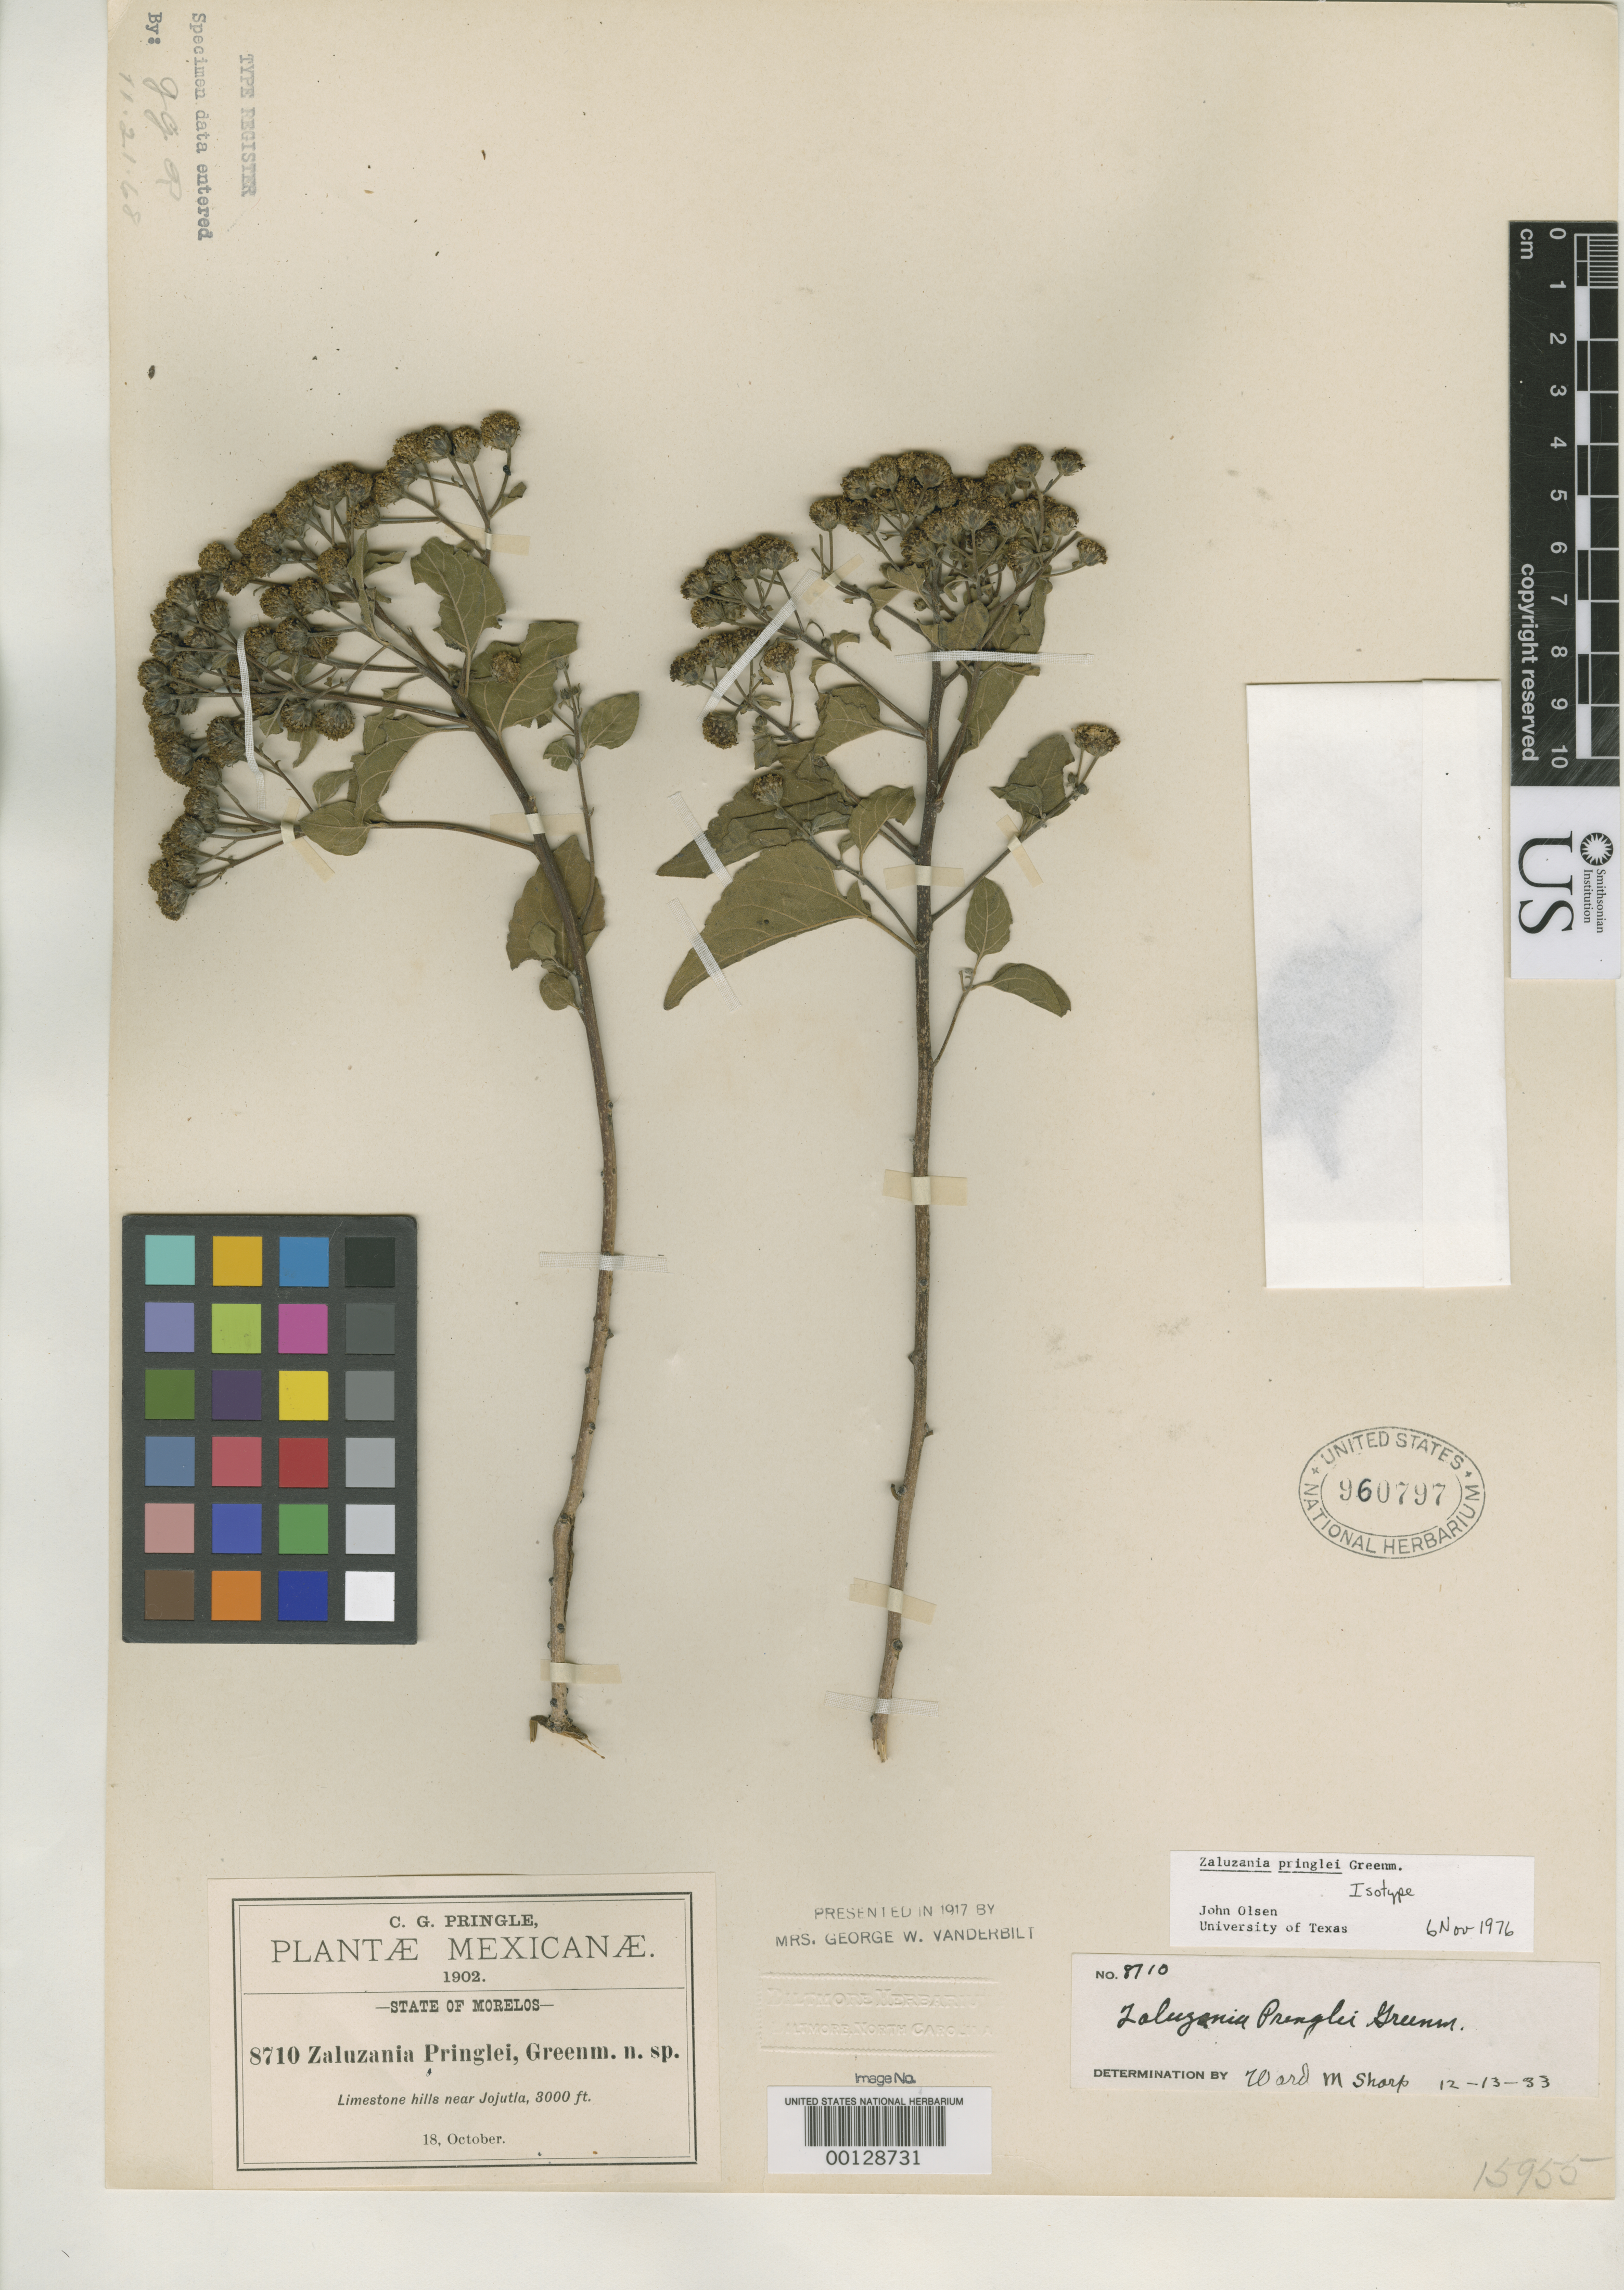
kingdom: Plantae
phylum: Tracheophyta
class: Magnoliopsida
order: Asterales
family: Asteraceae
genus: Zaluzania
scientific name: Zaluzania pringlei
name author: Greenm.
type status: Isotype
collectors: C. G. Pringle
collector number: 8710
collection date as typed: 18 Oct 1902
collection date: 1902-10-18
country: Mexico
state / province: Morelos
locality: Near Jojutla.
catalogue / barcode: US 960797